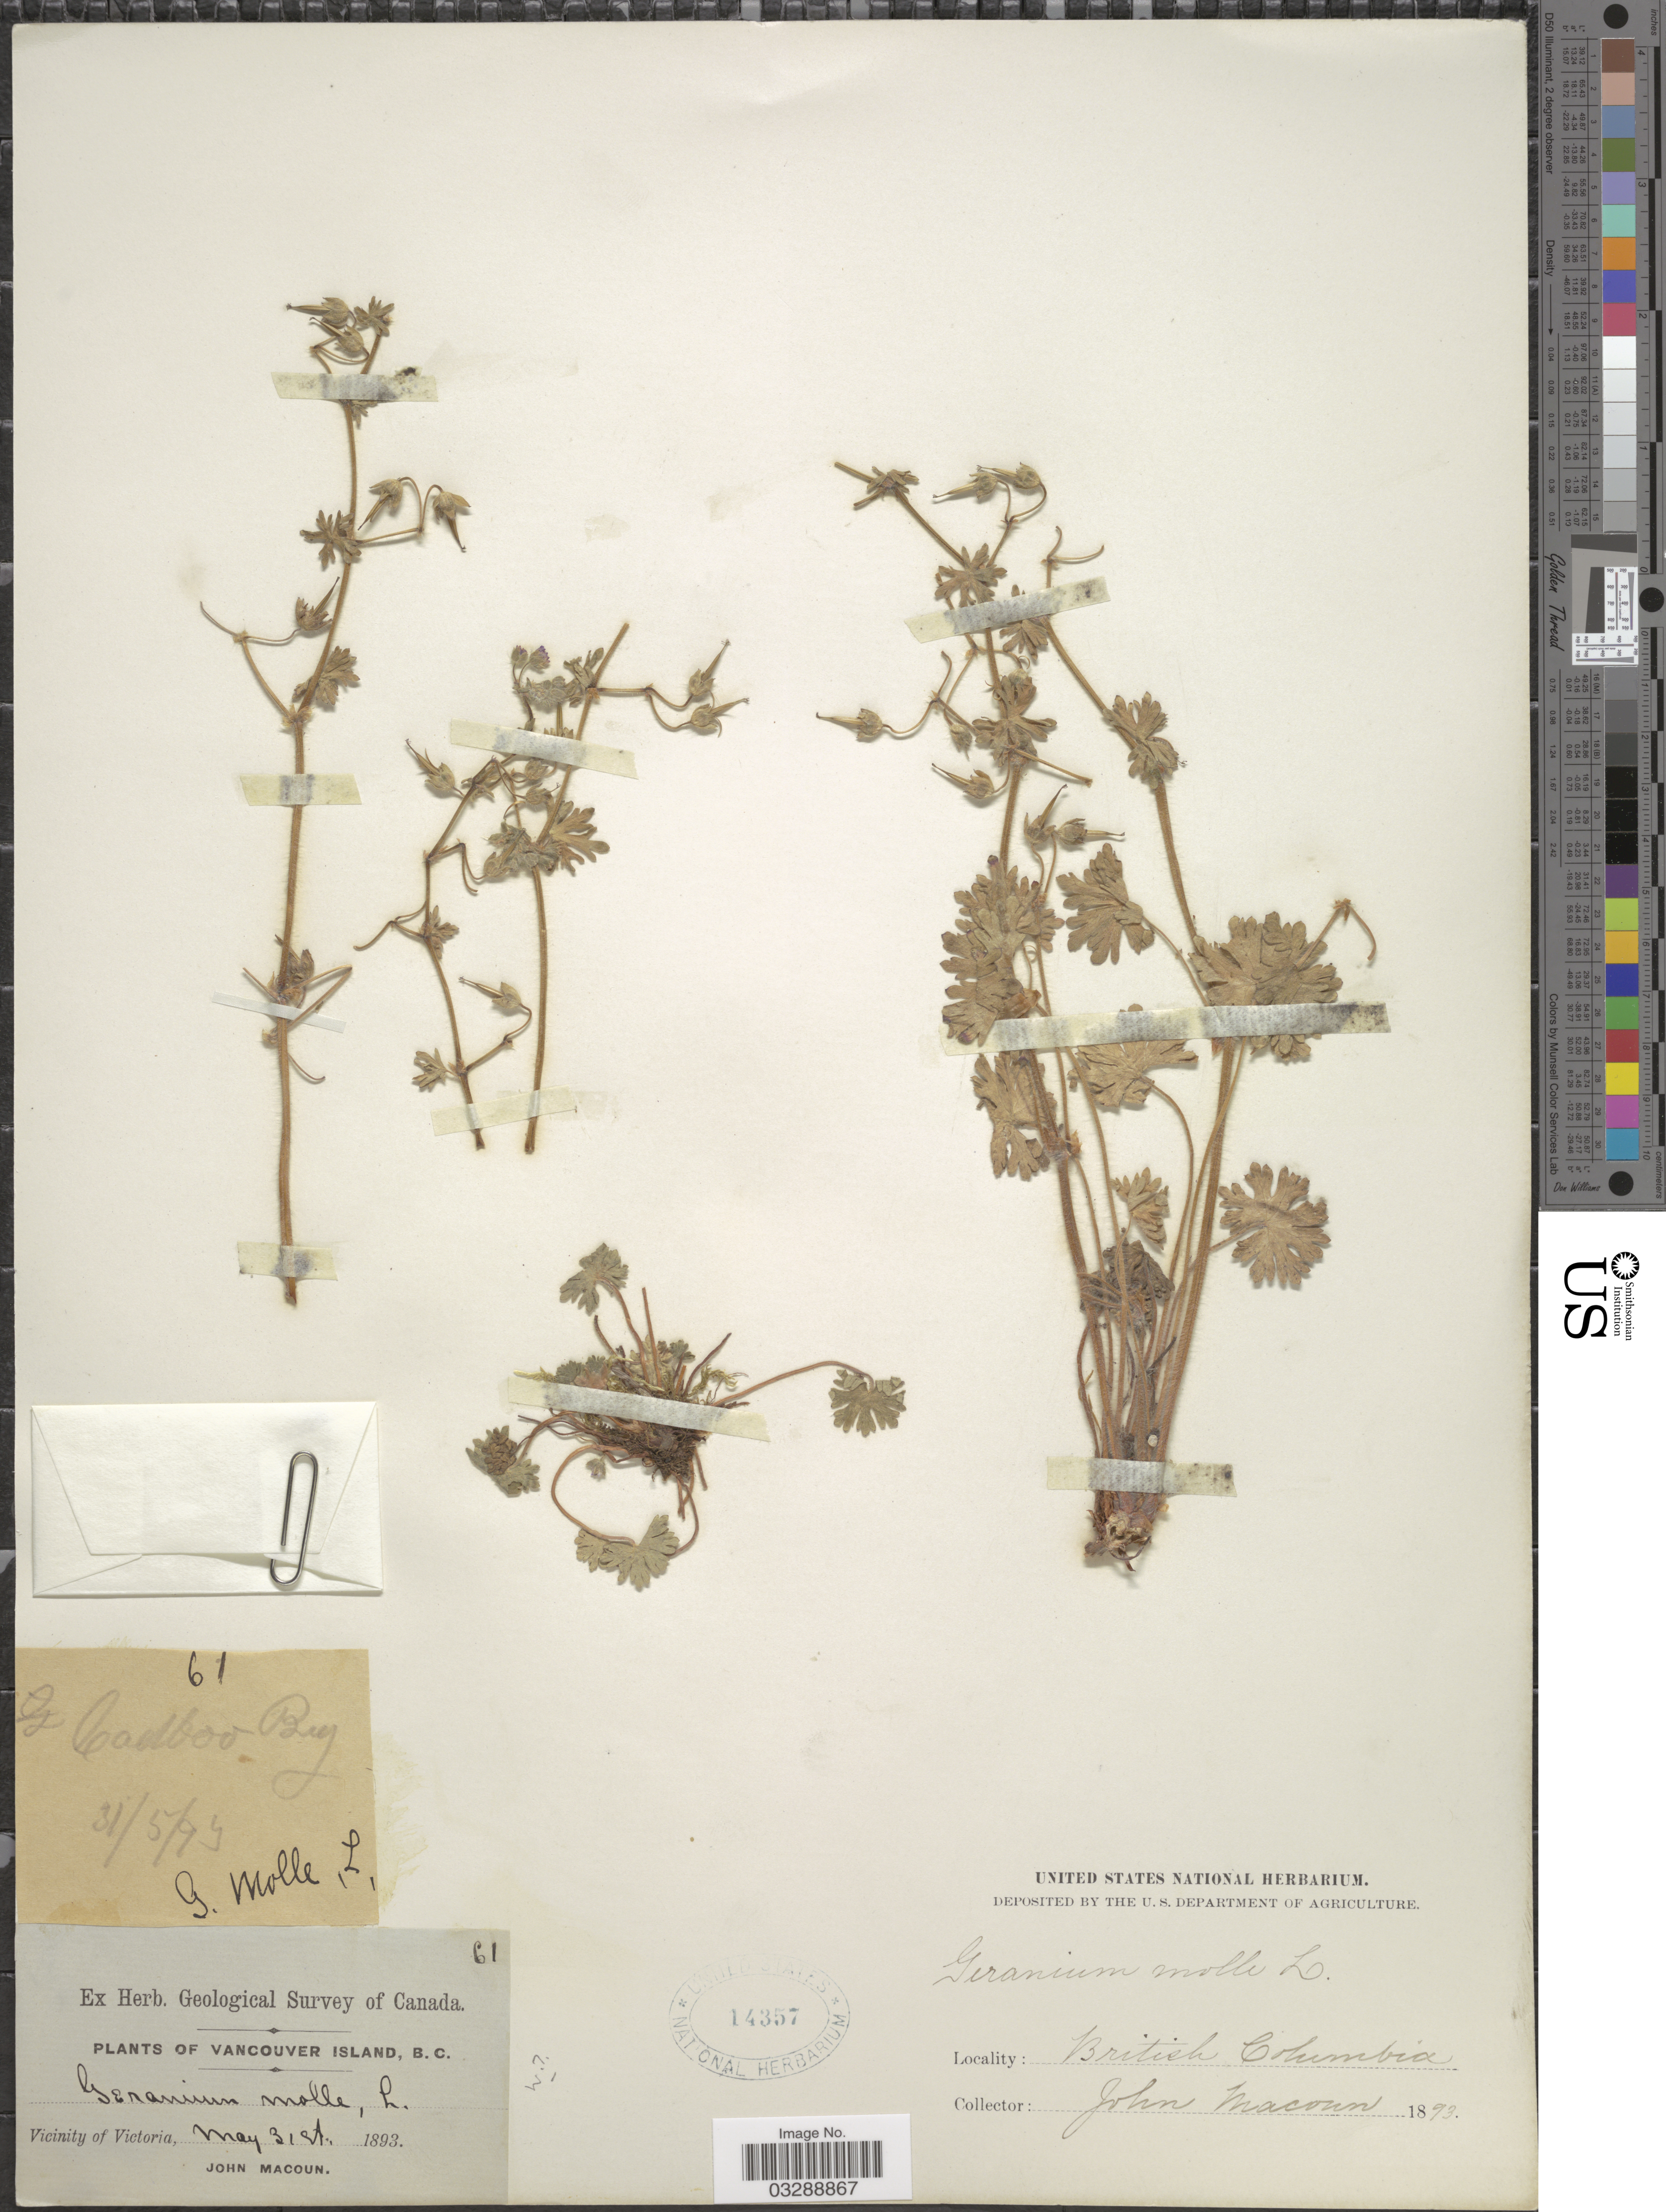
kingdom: Plantae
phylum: Tracheophyta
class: Magnoliopsida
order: Geraniales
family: Geraniaceae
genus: Geranium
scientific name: Geranium molle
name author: L.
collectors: J. Macoun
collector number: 61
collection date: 1893-05-31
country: Canada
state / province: British Columbia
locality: Vancouver Island, Vicinity of Victoria. Cadboro Bay.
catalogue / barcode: US 14357